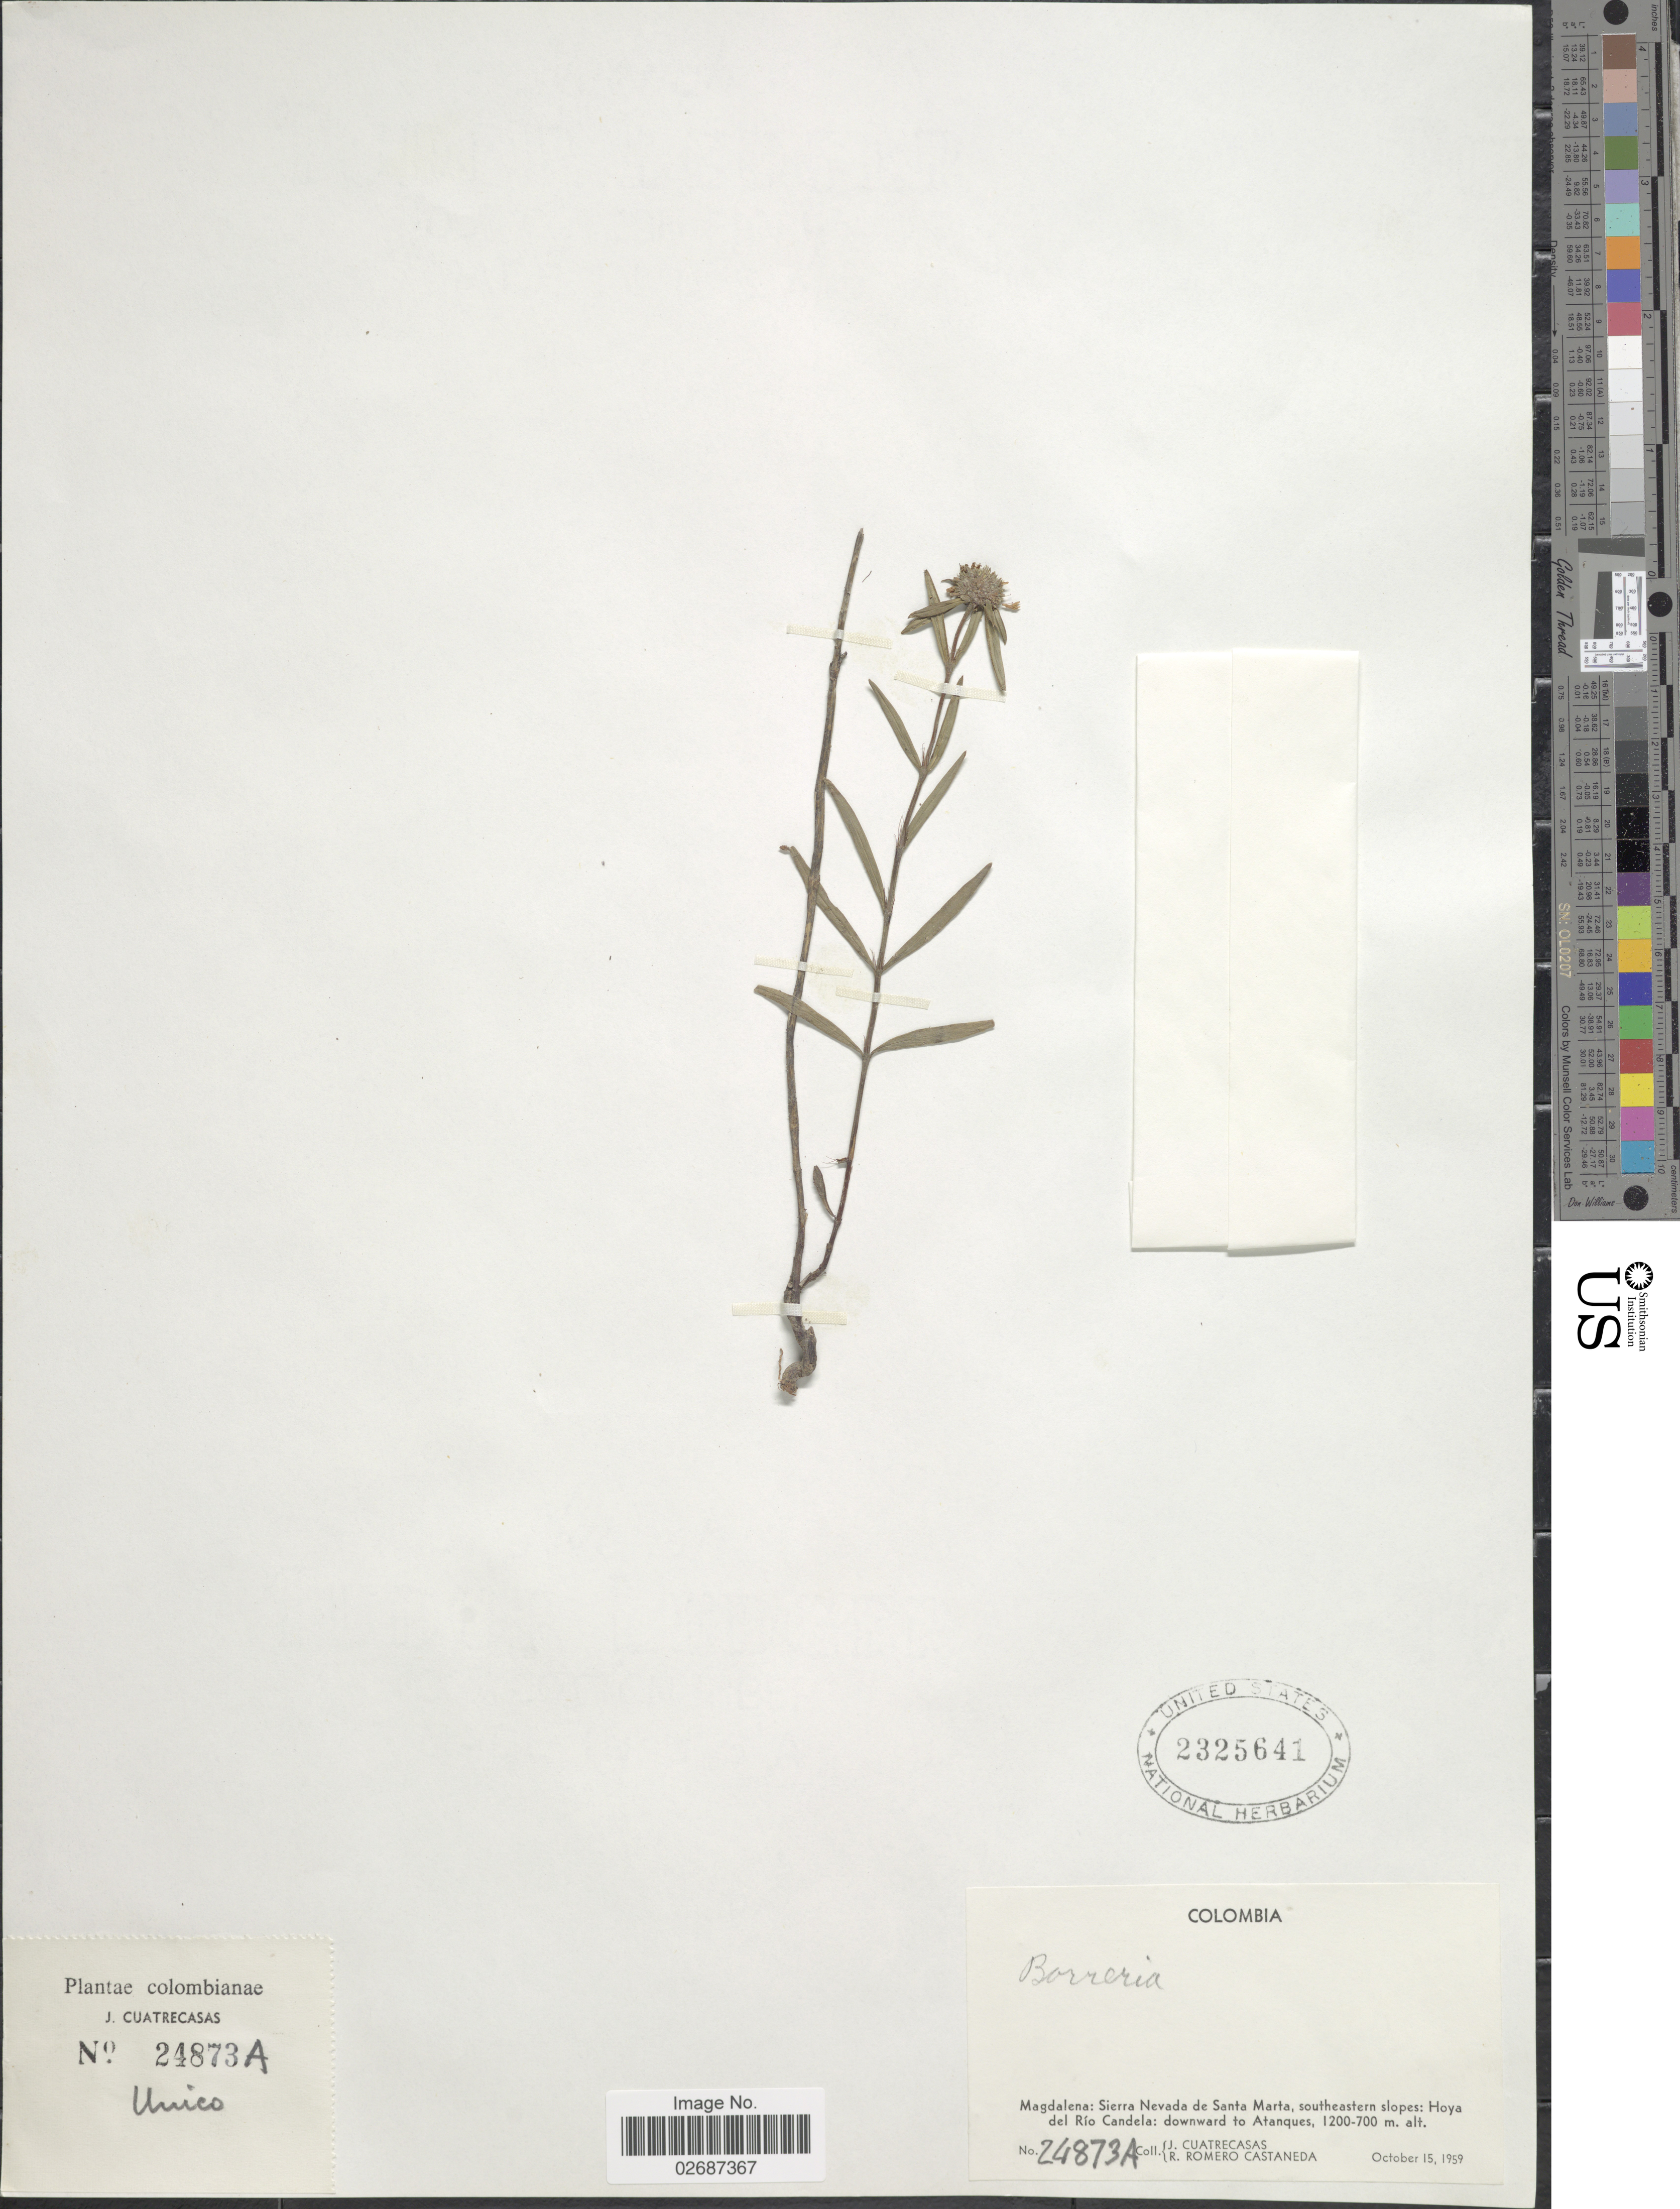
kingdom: Plantae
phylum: Tracheophyta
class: Magnoliopsida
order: Gentianales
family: Rubiaceae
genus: Borreria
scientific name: Borreria sp.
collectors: J. Cuatrecasas & R. Romero Castañeda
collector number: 24873A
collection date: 1959-10-15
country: Colombia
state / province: Magdalena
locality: Sierra Nevada de Santa Marta, southeastern slopes; Hoya del Rio Candela: downward to Atanques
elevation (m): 700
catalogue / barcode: US 2325641